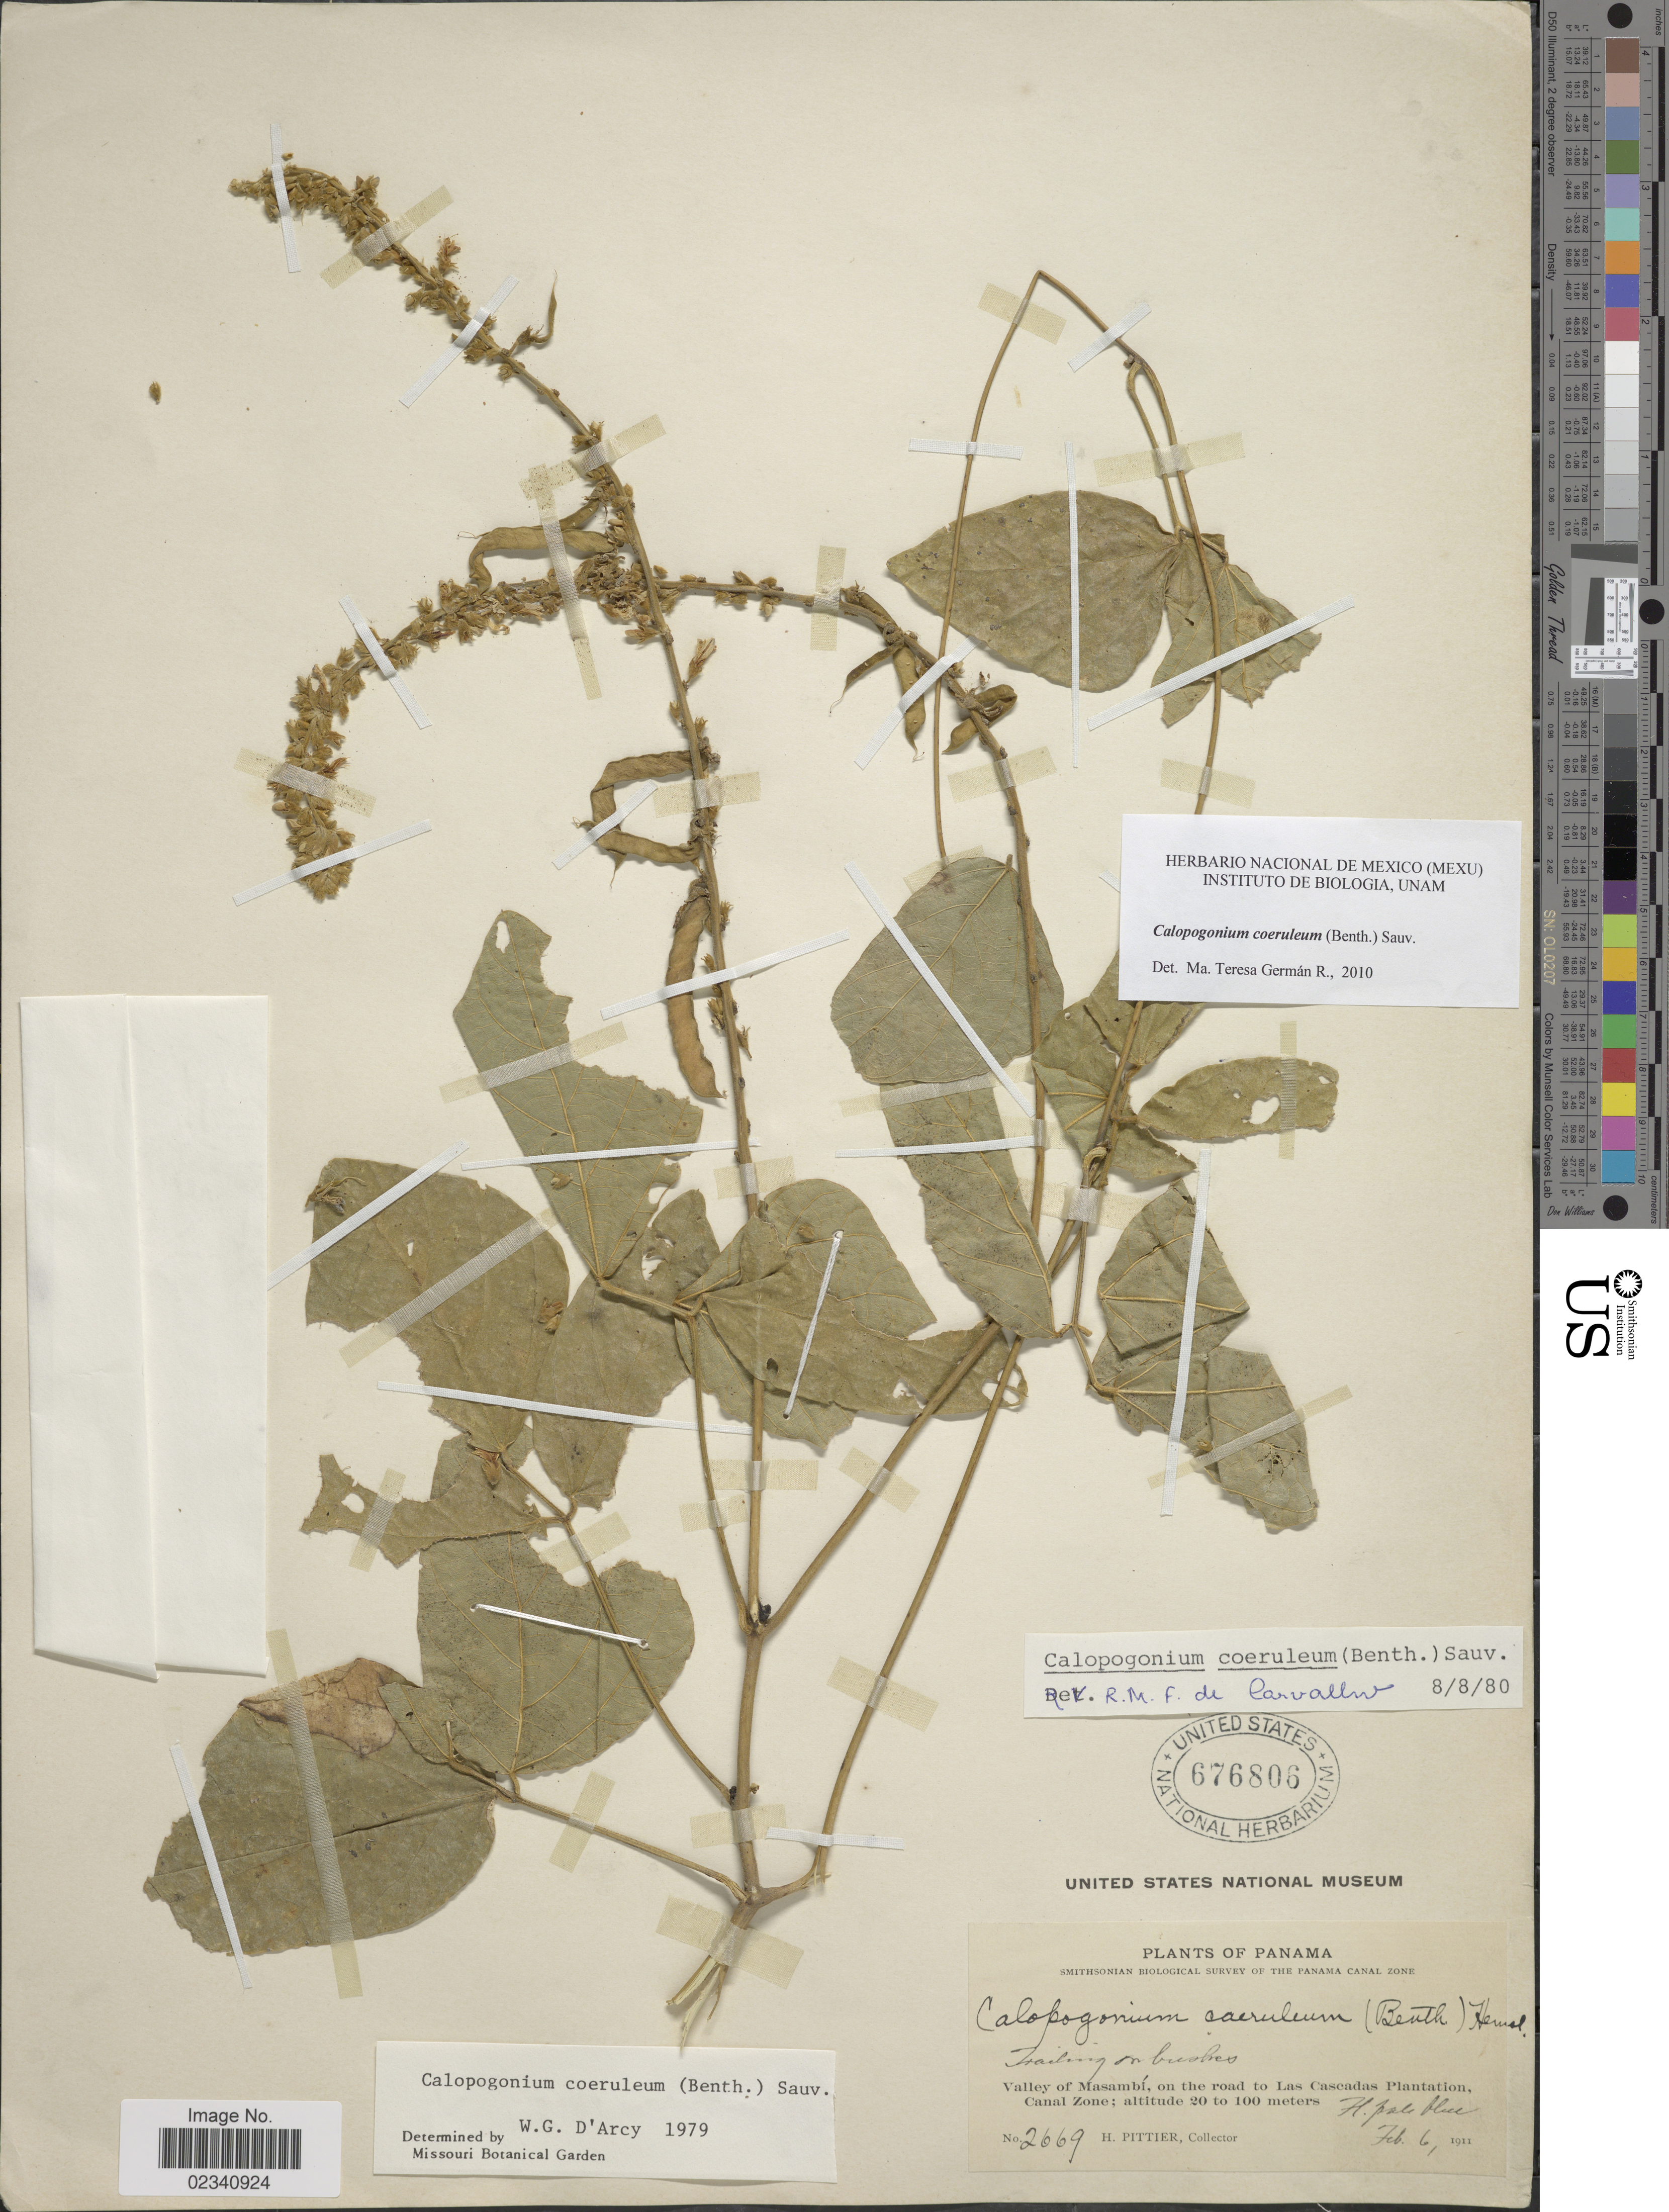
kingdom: Plantae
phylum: Tracheophyta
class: Magnoliopsida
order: Fabales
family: Fabaceae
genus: Calopogonium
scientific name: Calopogonium caeruleum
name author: (Benth.) C. Wright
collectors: H. F. Pittier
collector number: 2669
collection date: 1911-02-06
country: Panama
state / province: Colón / Panamá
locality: Panama. Tracking on bushes, Valley of Masambi, on the road to las Cascadas Plantation Canal Zone.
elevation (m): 20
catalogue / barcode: US 676806